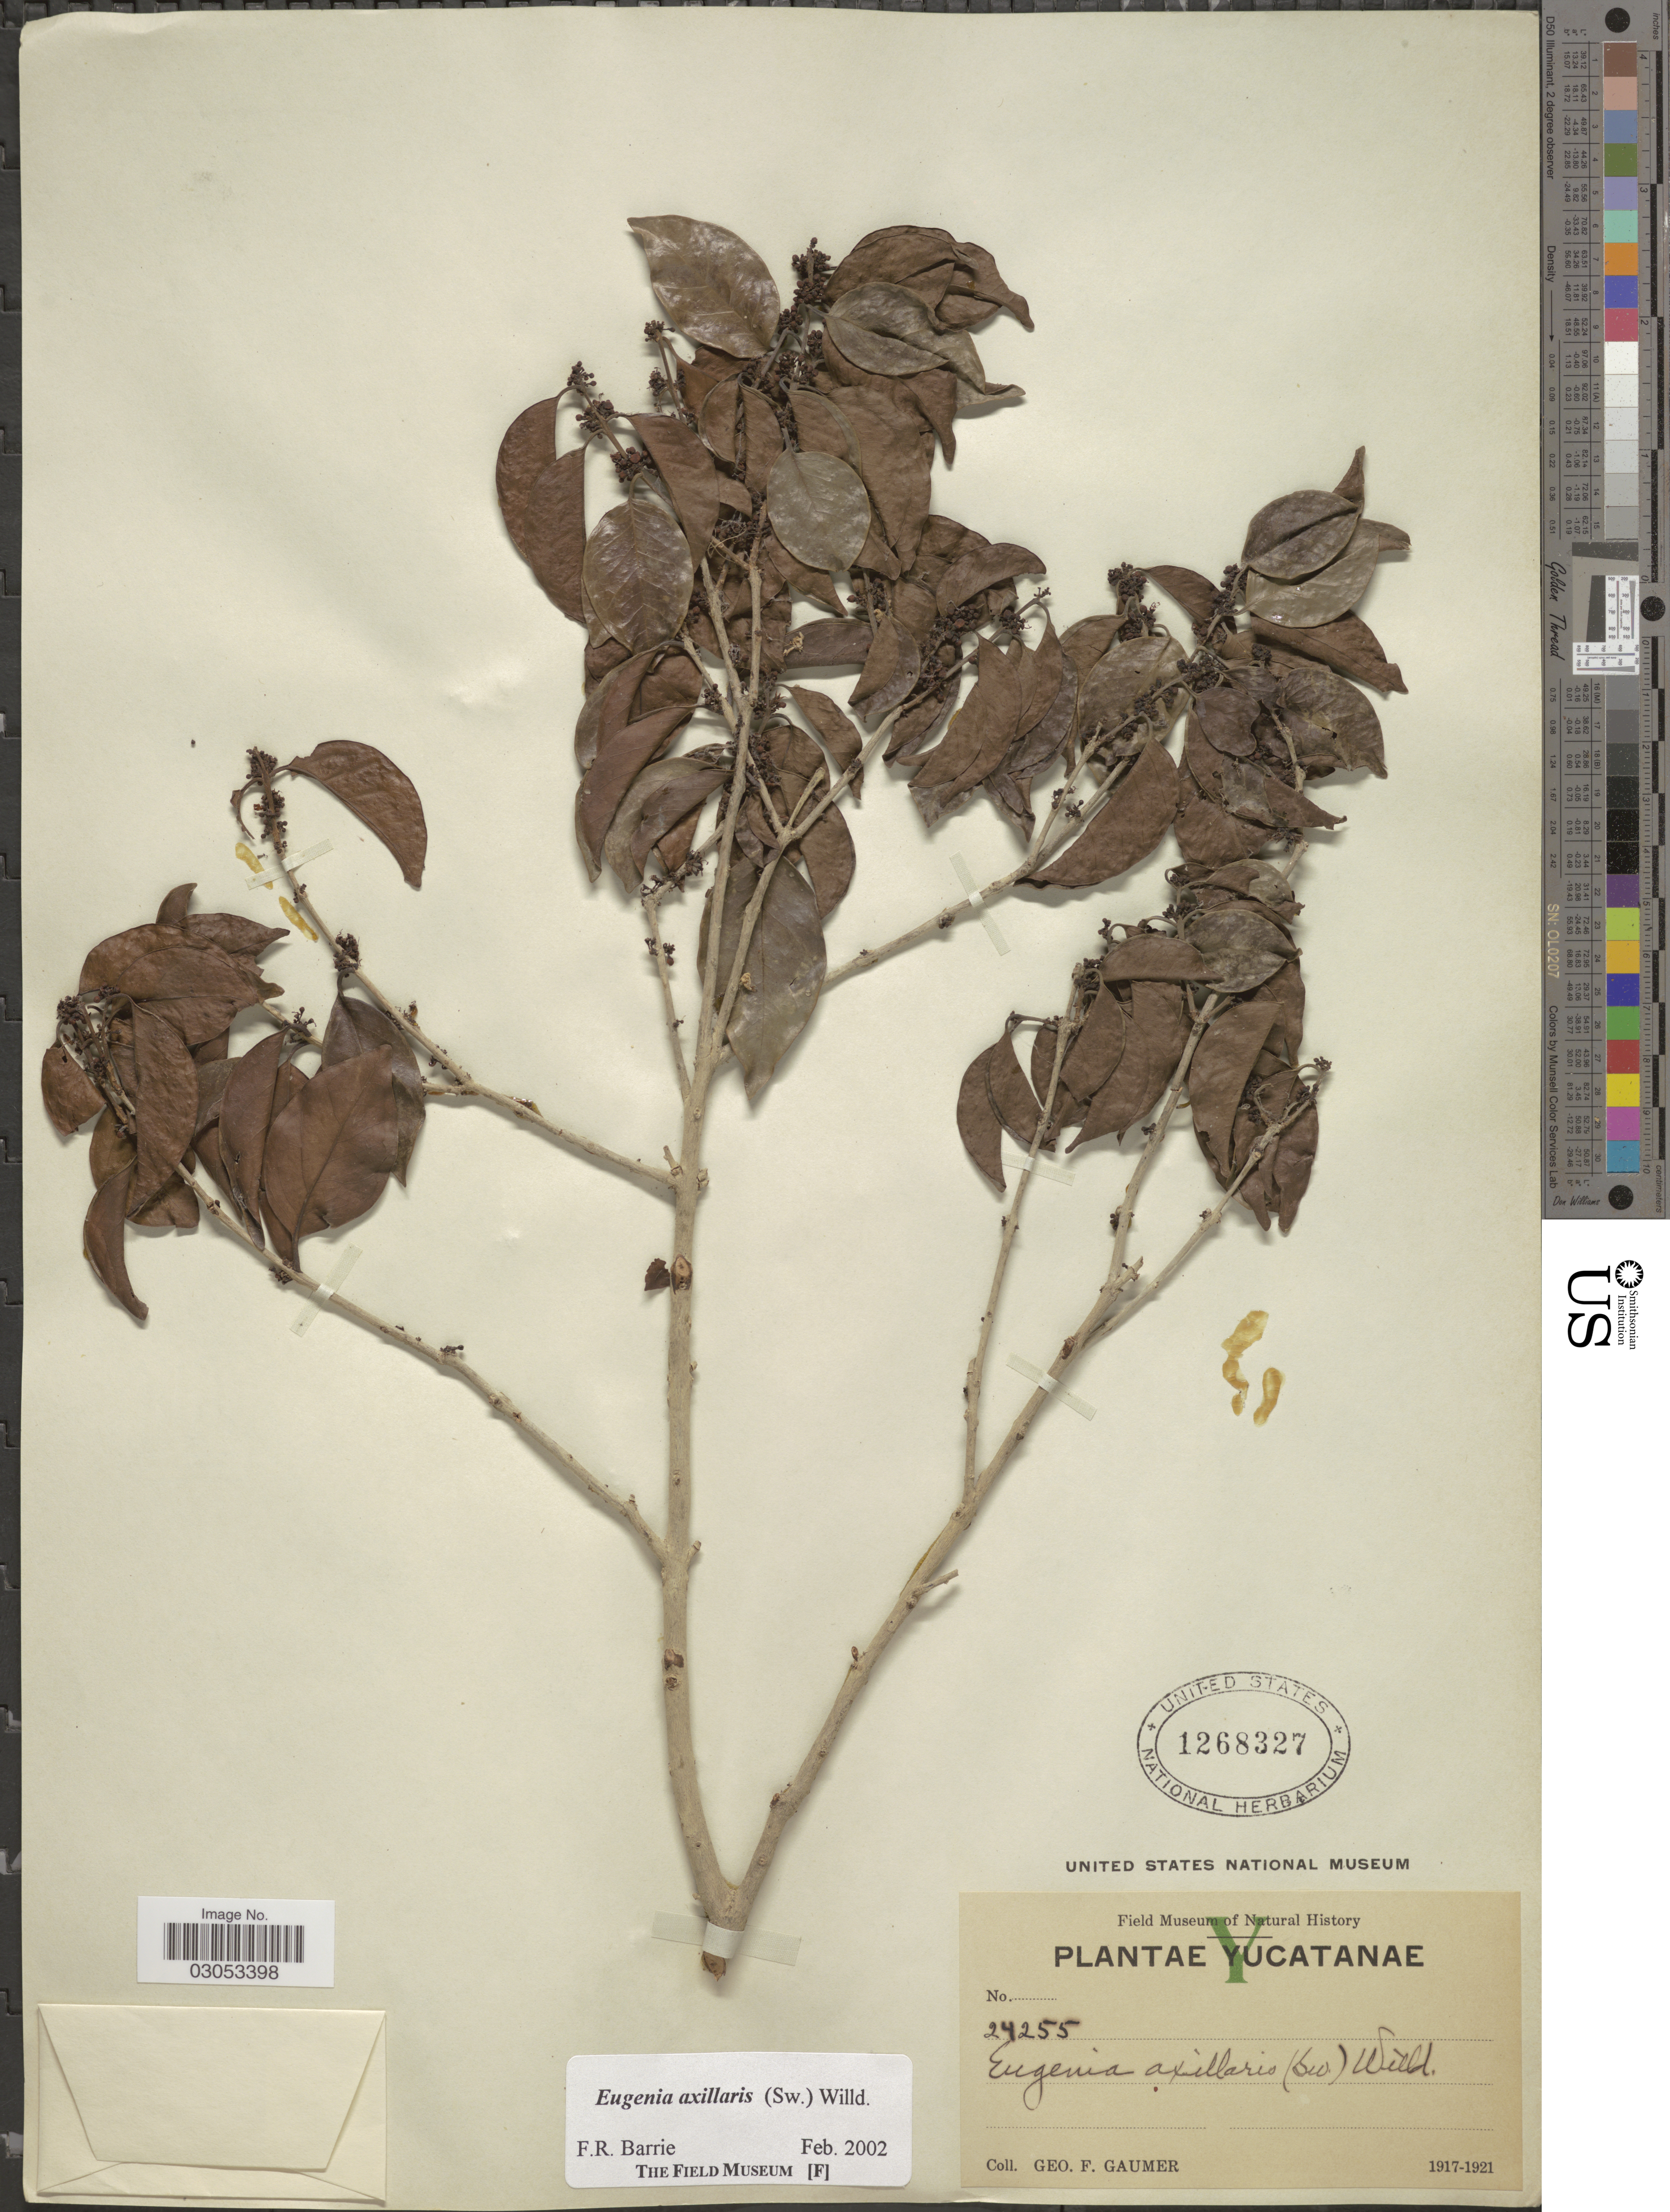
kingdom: Plantae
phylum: Tracheophyta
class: Magnoliopsida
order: Myrtales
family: Myrtaceae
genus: Eugenia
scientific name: Eugenia axillaris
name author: (Sw.) Willd.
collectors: G. F. Gaumer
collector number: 24255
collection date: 1917/1921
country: Mexico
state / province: Yucatán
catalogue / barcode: US 1268327